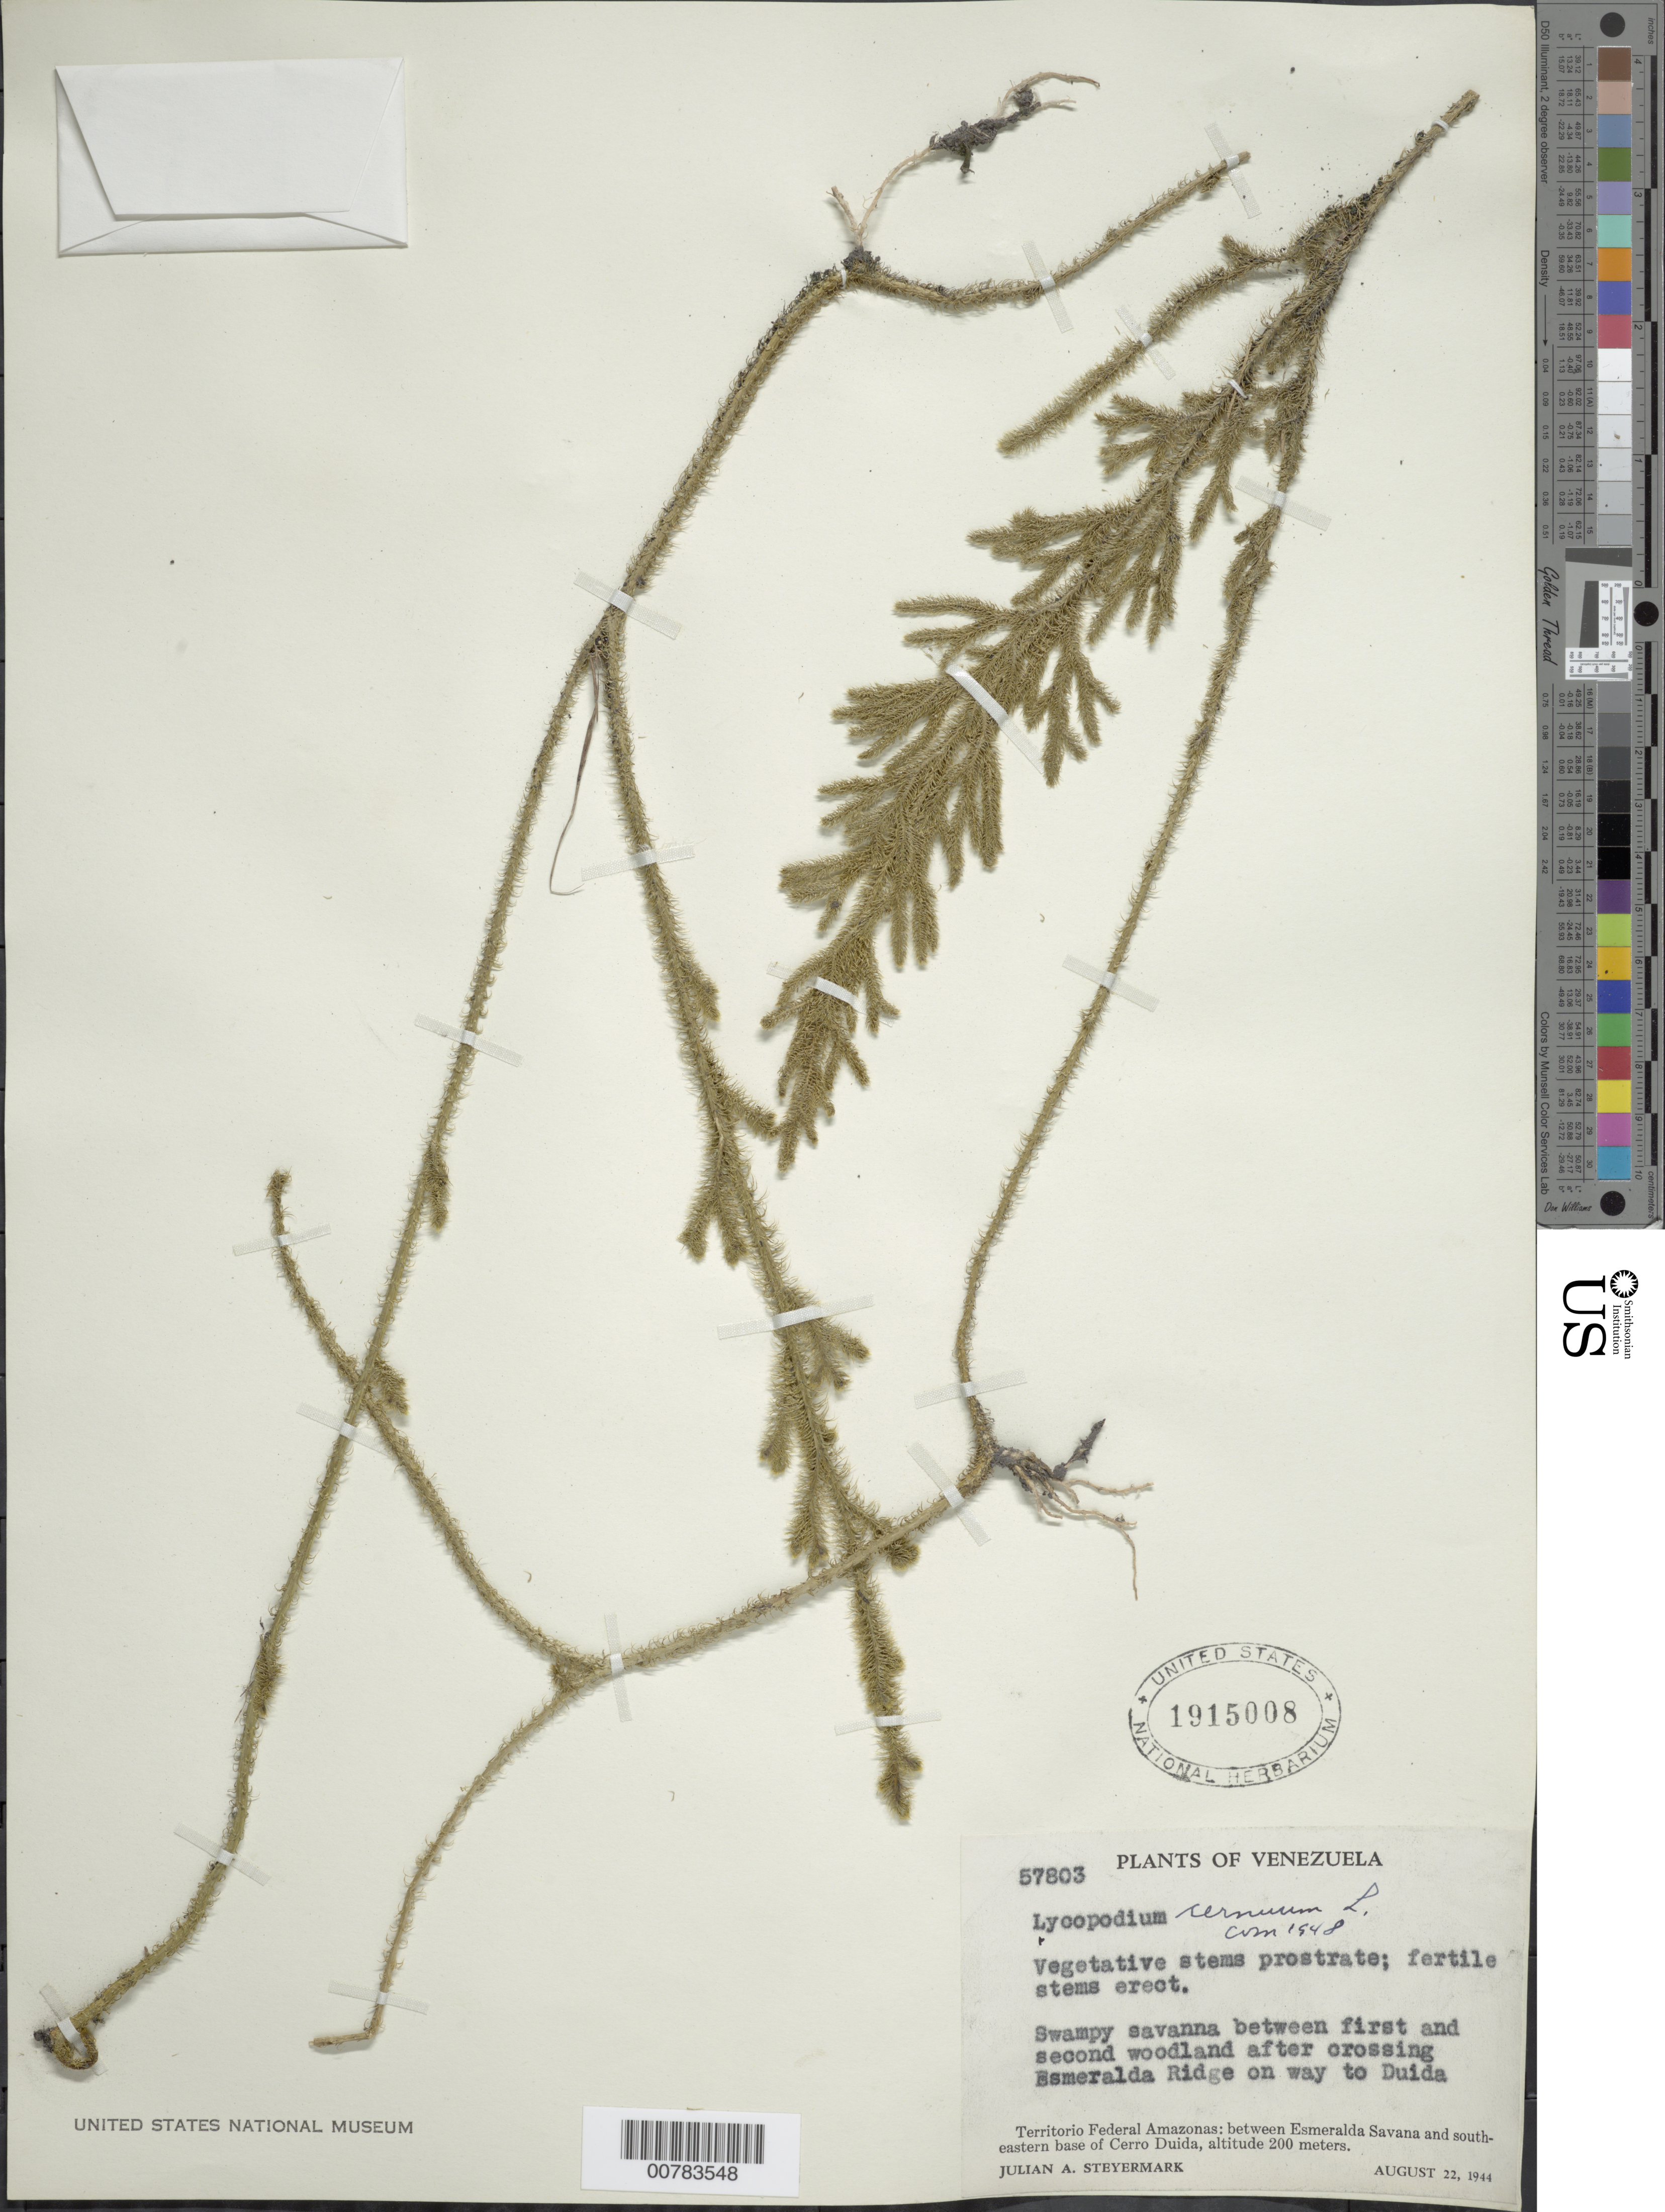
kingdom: Plantae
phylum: Tracheophyta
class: Lycopodiopsida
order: Lycopodiales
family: Lycopodiaceae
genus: Palhinhaea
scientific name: Palhinhaea camporum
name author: (B. Øllg. & P.G. Windisch) Holub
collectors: J. Steyermark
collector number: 57803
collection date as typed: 22-Aug-44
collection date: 1944-08-22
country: Venezuela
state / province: Amazonas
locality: Cerro Duida, betw. Esmeralda Savanna & SE Cerro Duida, between first and second woodlnds after crossing Esmeralda ridge on way to Duida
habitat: Swampy savanna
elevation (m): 200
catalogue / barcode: US 1915008